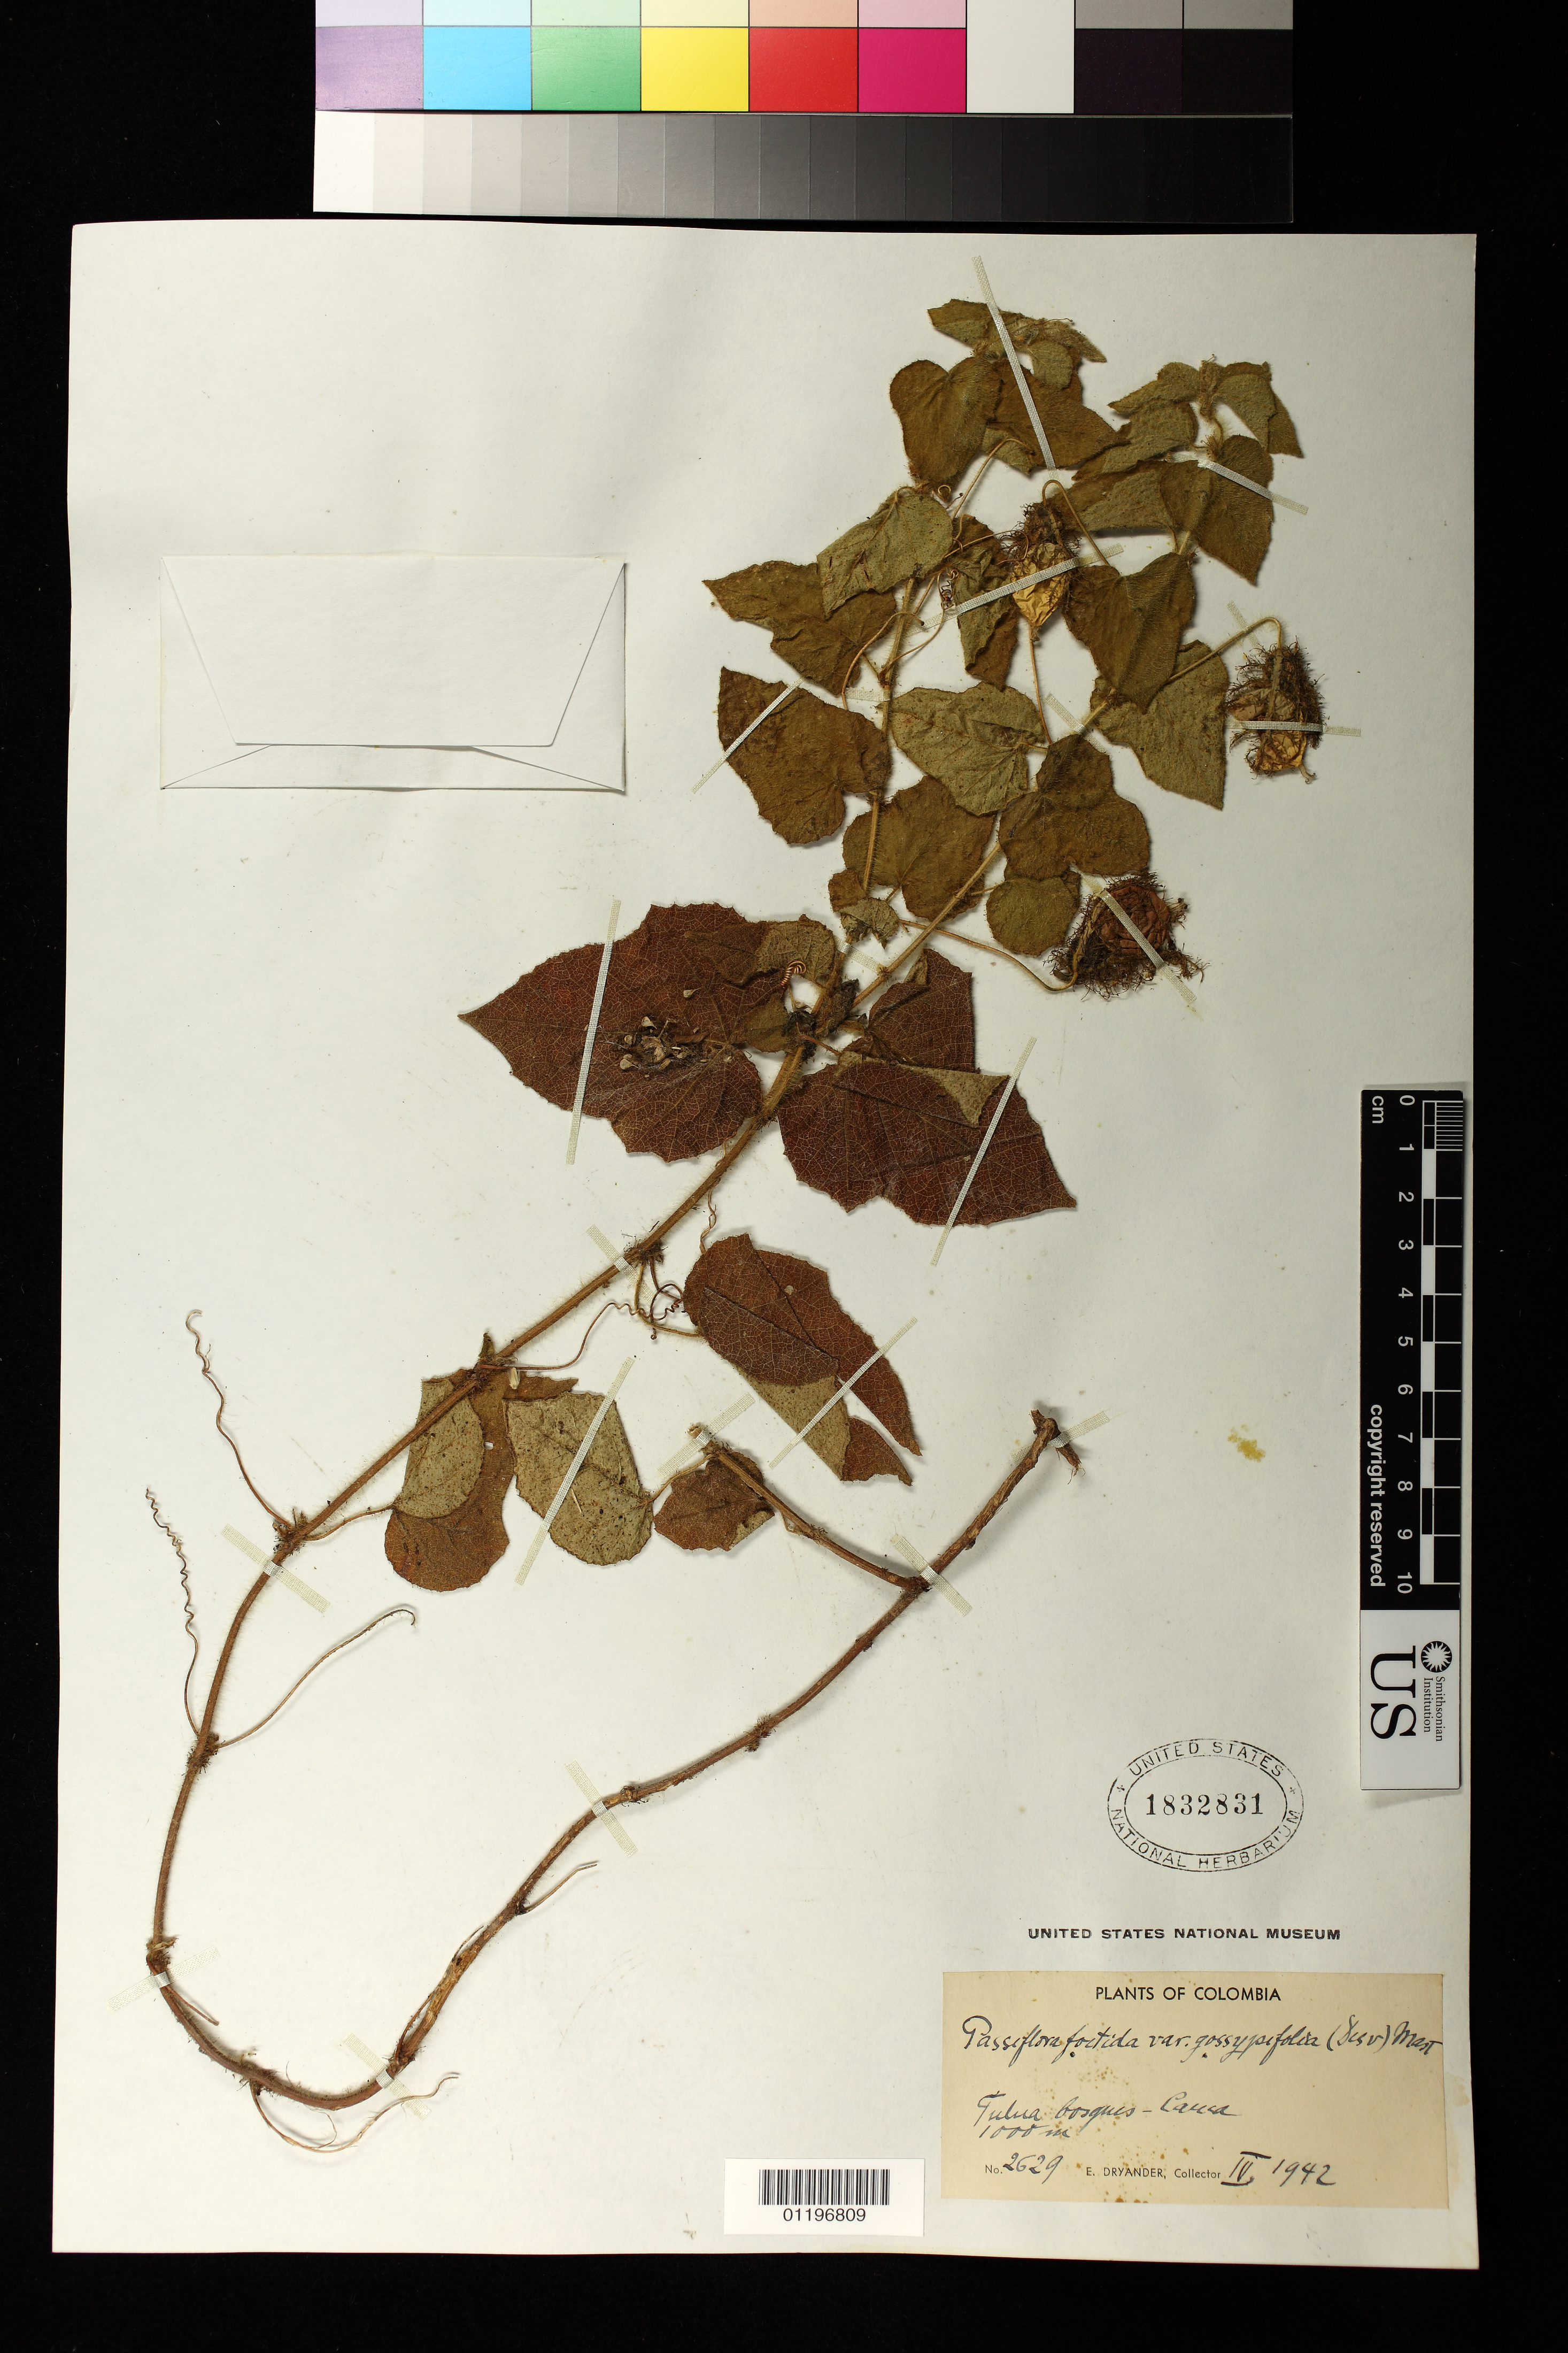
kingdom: Plantae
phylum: Tracheophyta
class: Magnoliopsida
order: Malpighiales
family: Passifloraceae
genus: Passiflora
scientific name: Passiflora foetida var. gossypiifolia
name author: (Desv.) Mast.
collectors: E. I. Dryander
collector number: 2629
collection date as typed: Apr 1942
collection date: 1942-04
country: Colombia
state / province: Valle del Cauca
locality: Tulua bosques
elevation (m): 1000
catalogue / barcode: US 1832831